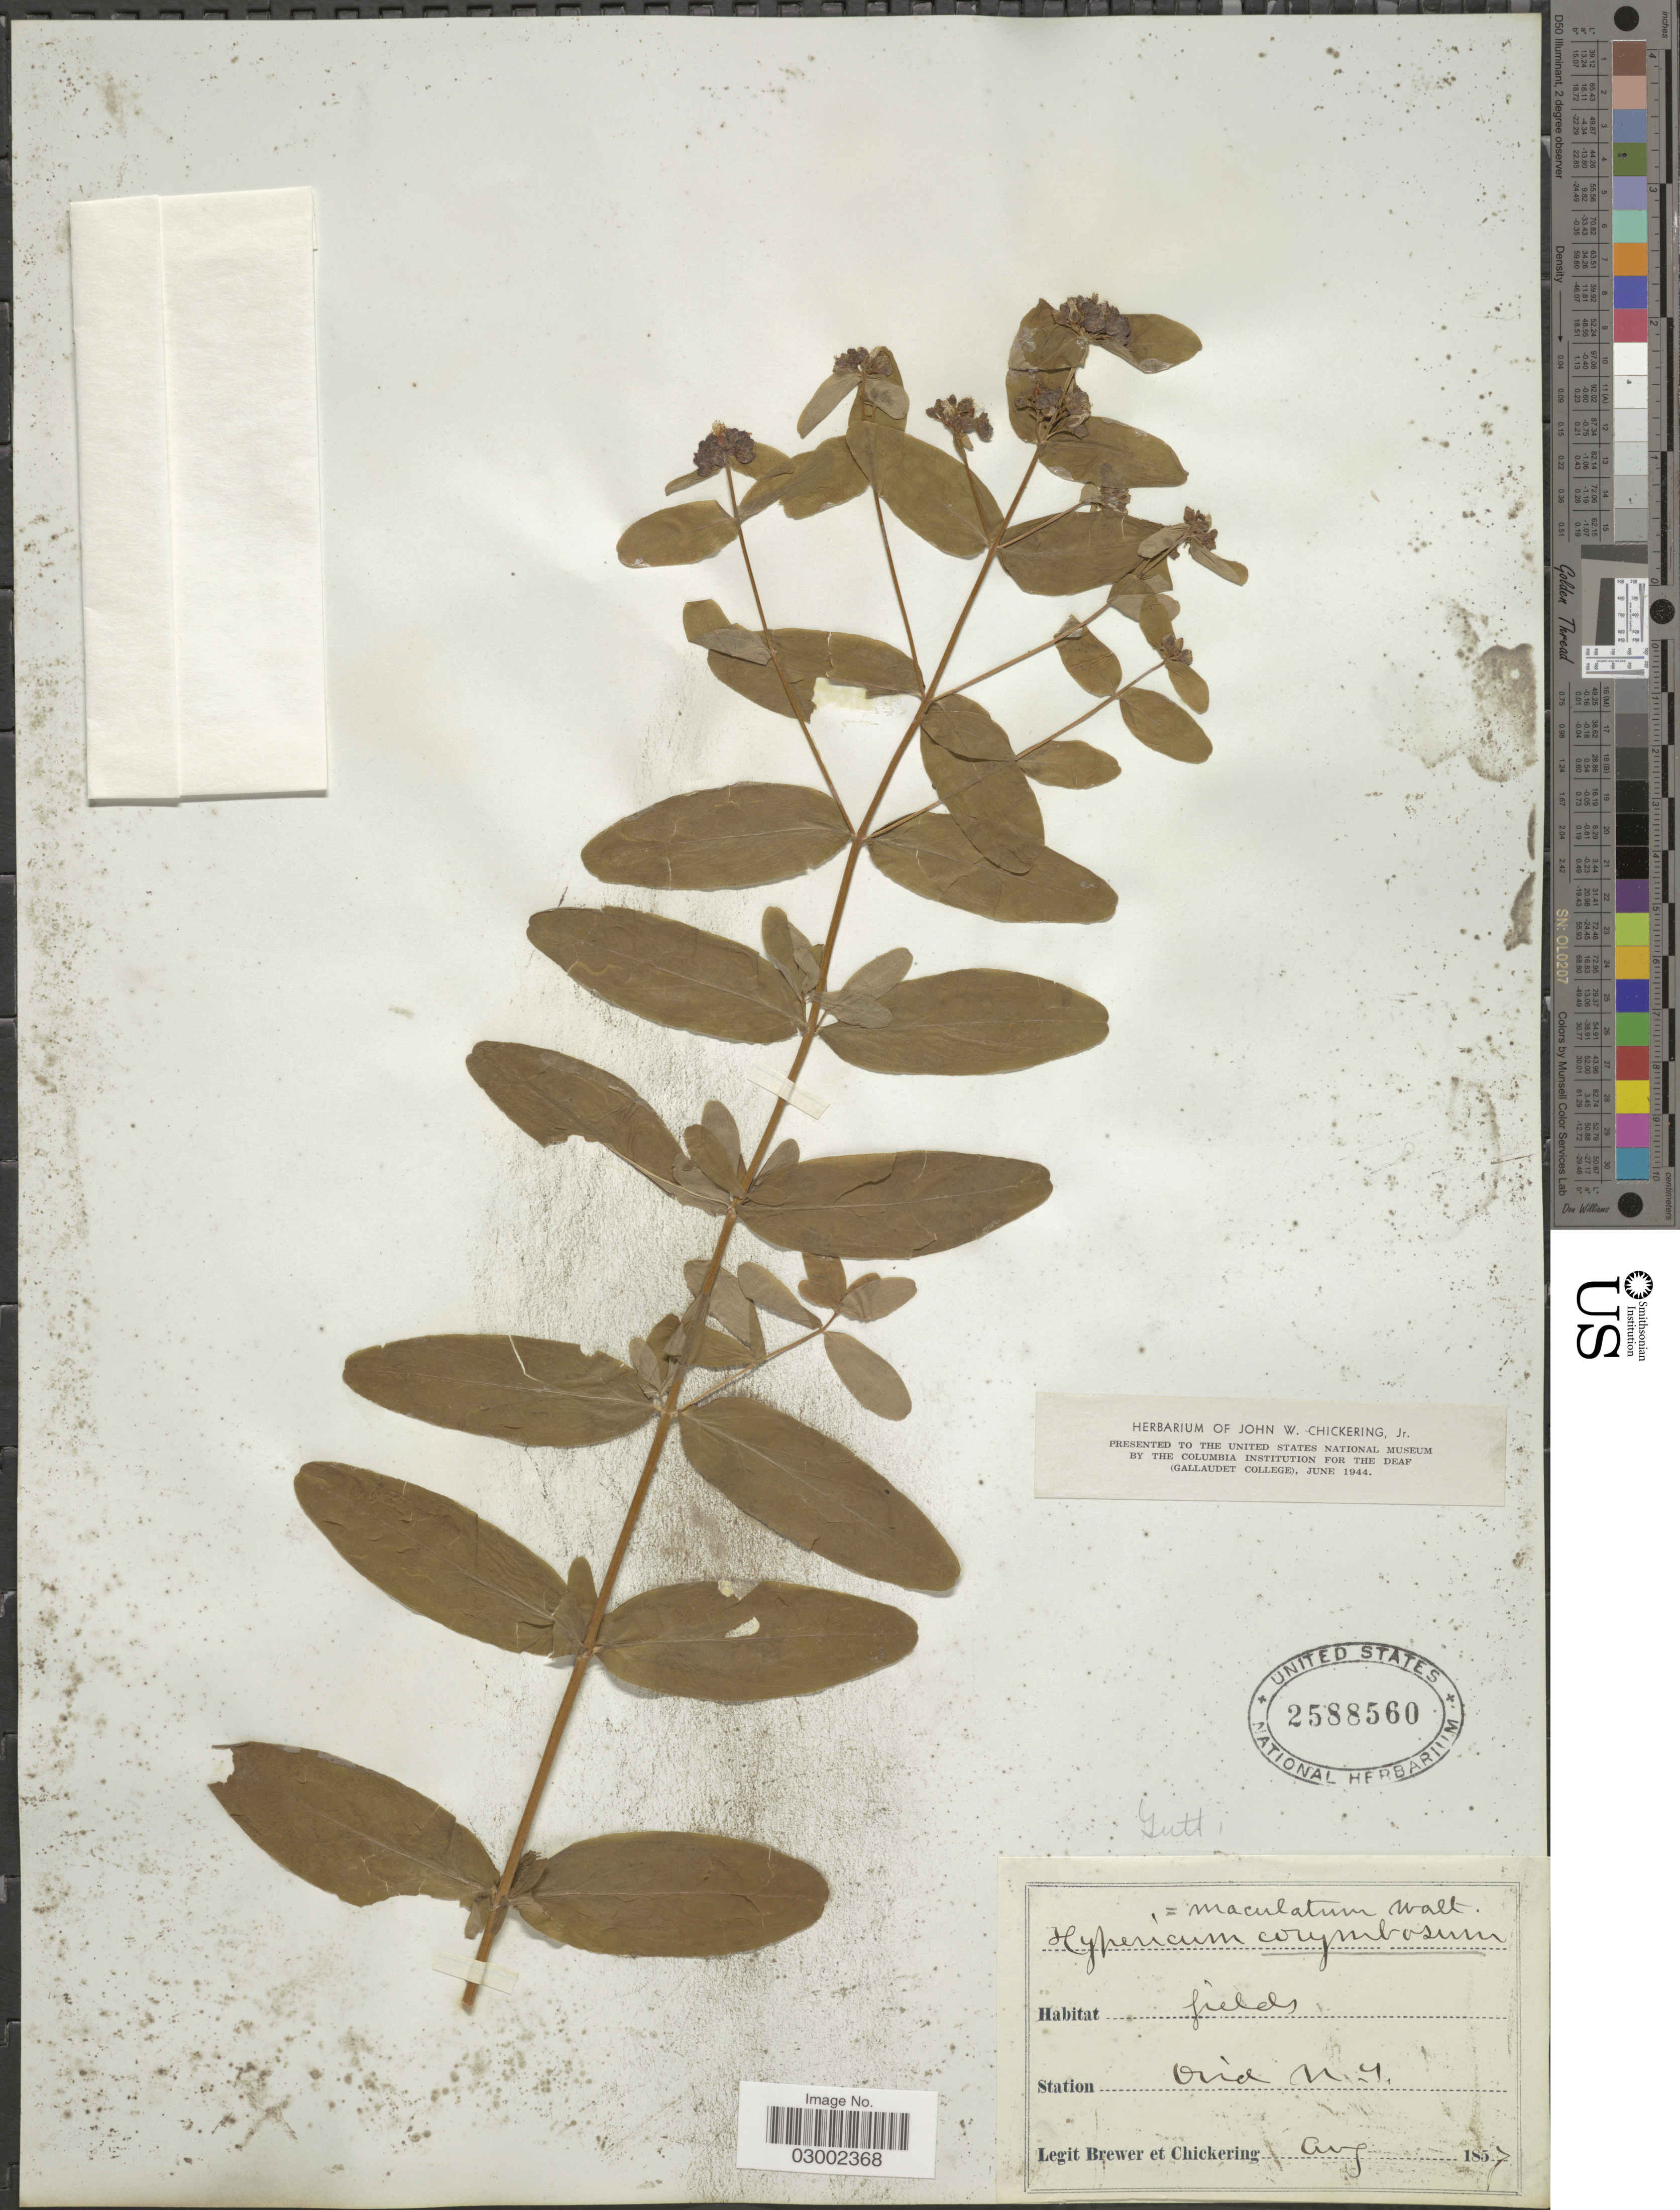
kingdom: Plantae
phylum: Tracheophyta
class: Magnoliopsida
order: Malpighiales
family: Hypericaceae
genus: Hypericum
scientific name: Hypericum punctatum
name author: Lam.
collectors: -. Brewer & J. Chickering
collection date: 1857-08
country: United States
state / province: New York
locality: Station Ovid N.Y.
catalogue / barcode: US 2588560